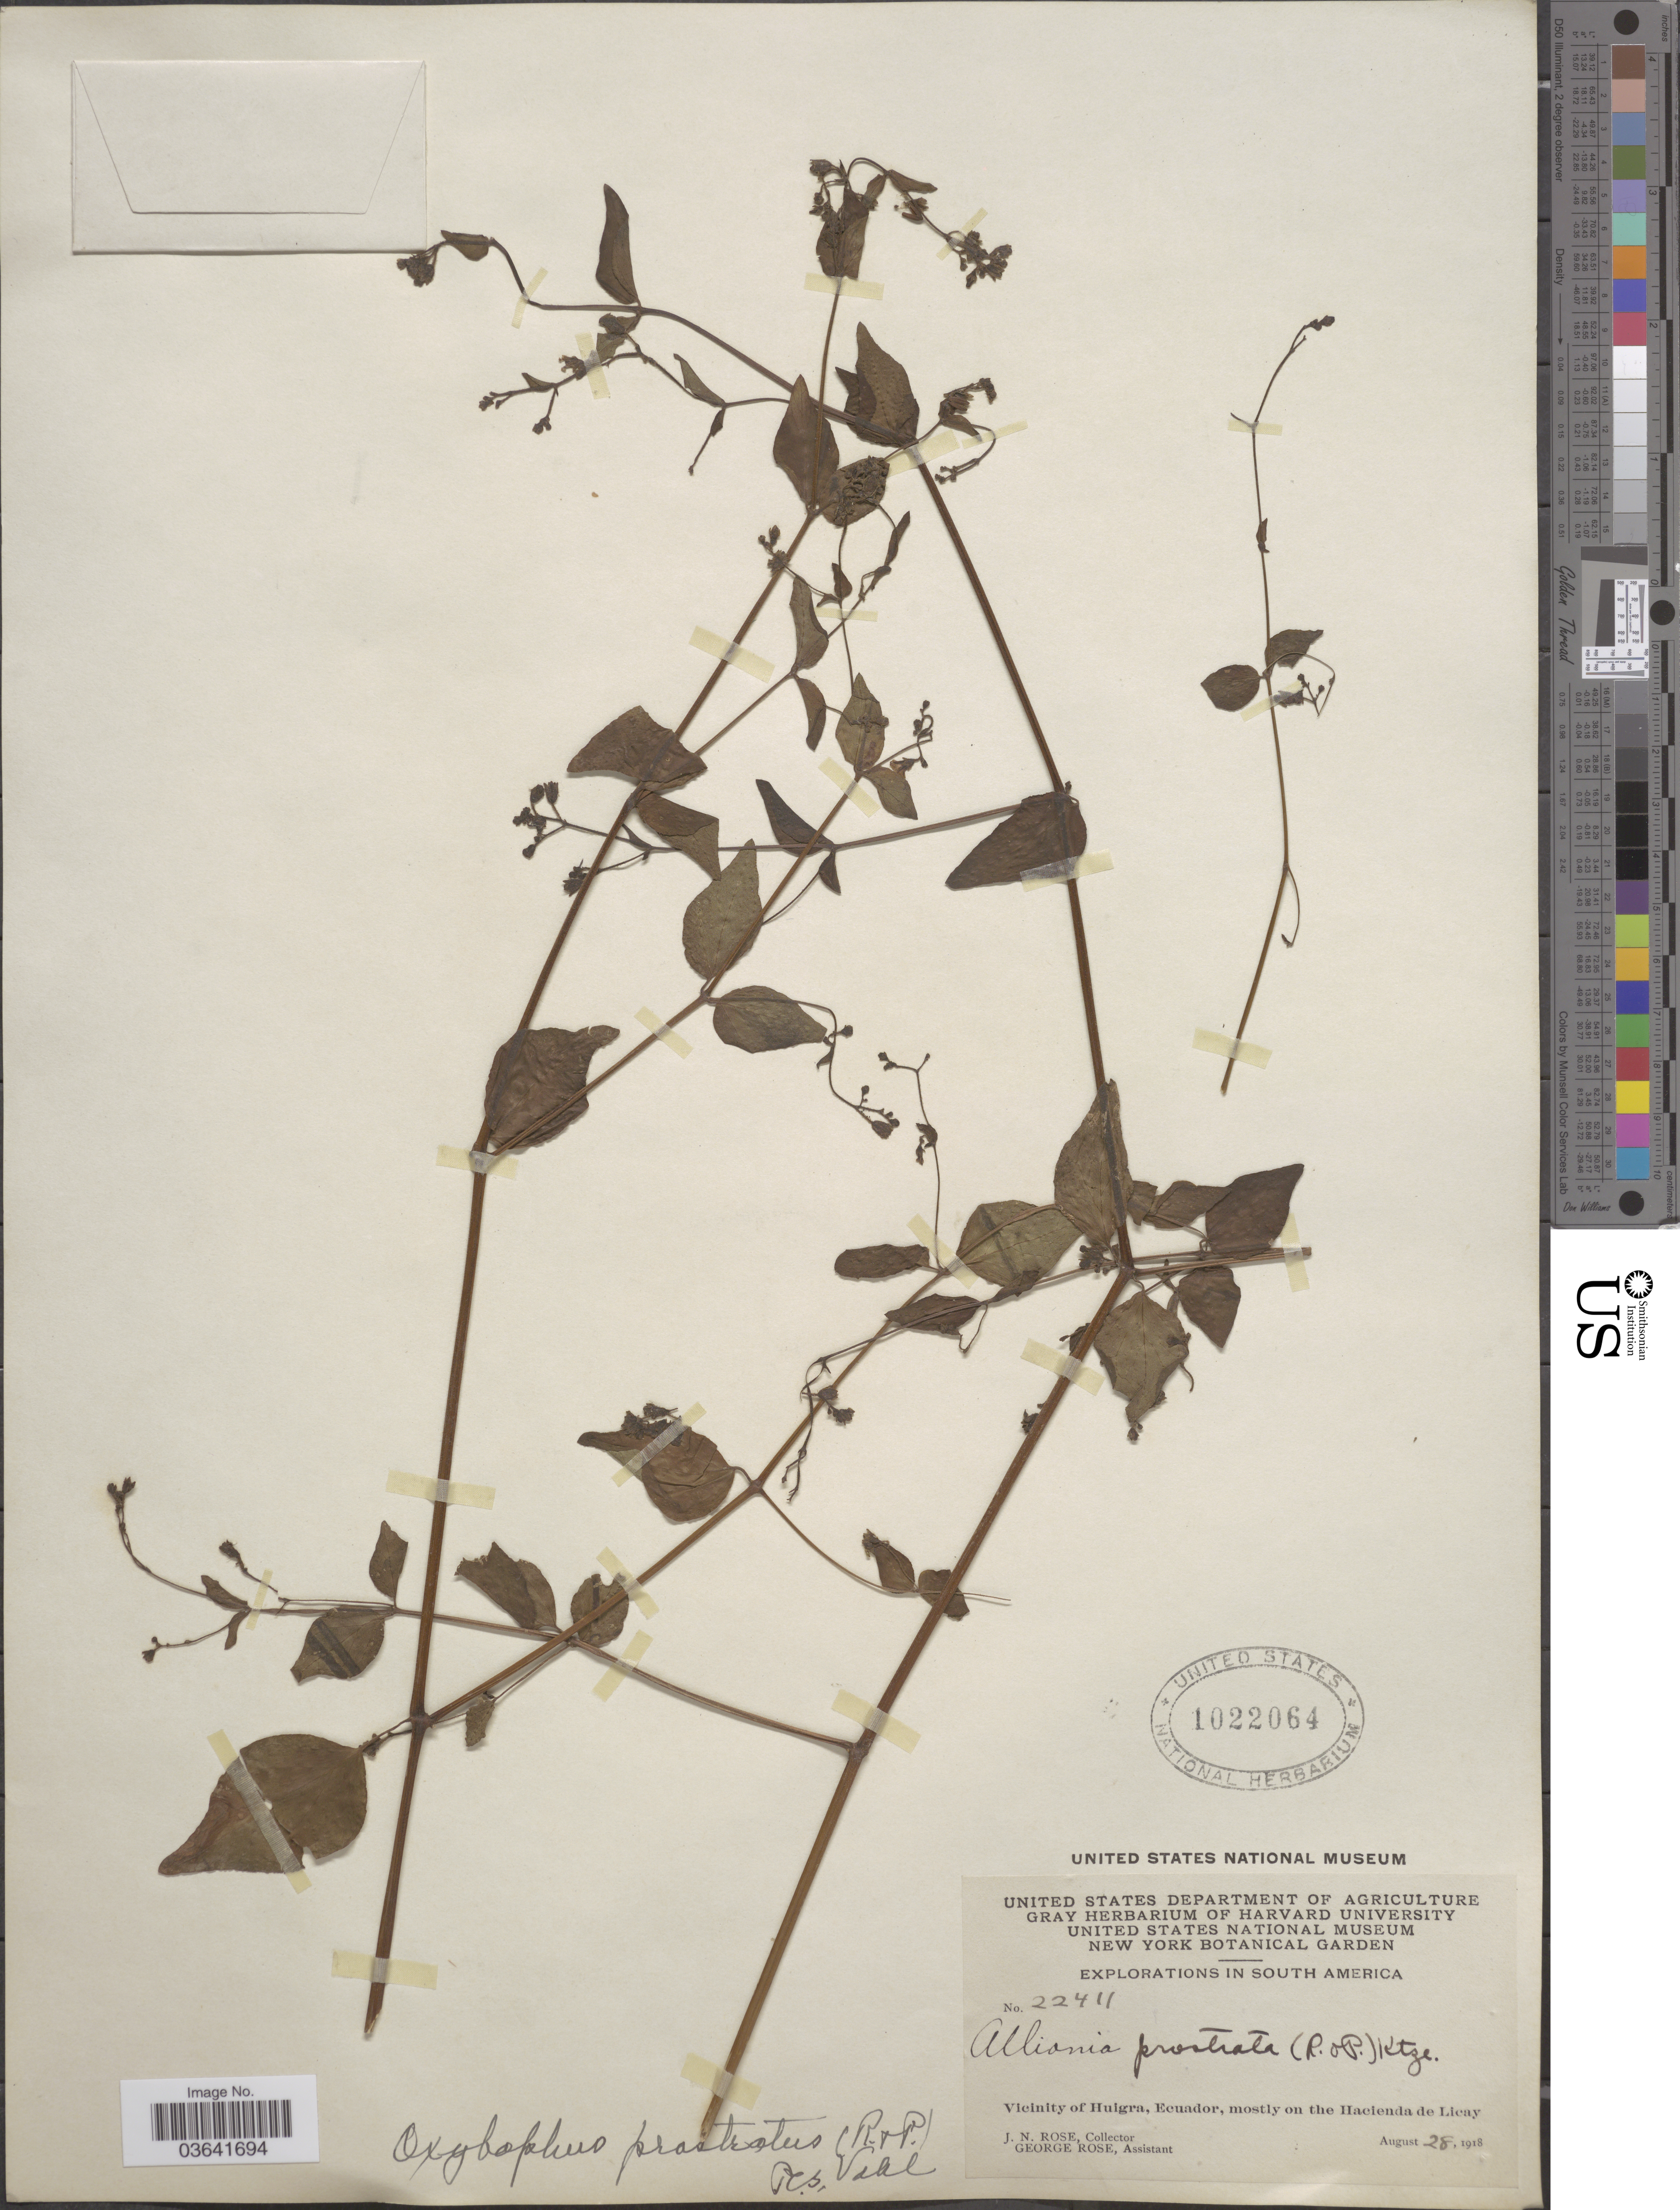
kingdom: Plantae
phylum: Tracheophyta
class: Magnoliopsida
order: Caryophyllales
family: Nyctaginaceae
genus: Mirabilis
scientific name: Mirabilis prostrata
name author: (Ruiz & Pav.) Heimerl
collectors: J. N. Rose & G. Rose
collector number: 22411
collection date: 1918-08-28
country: Ecuador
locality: Vicinity of Huigra, mostly on the Hacienda de Licay.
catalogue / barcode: US 1022064